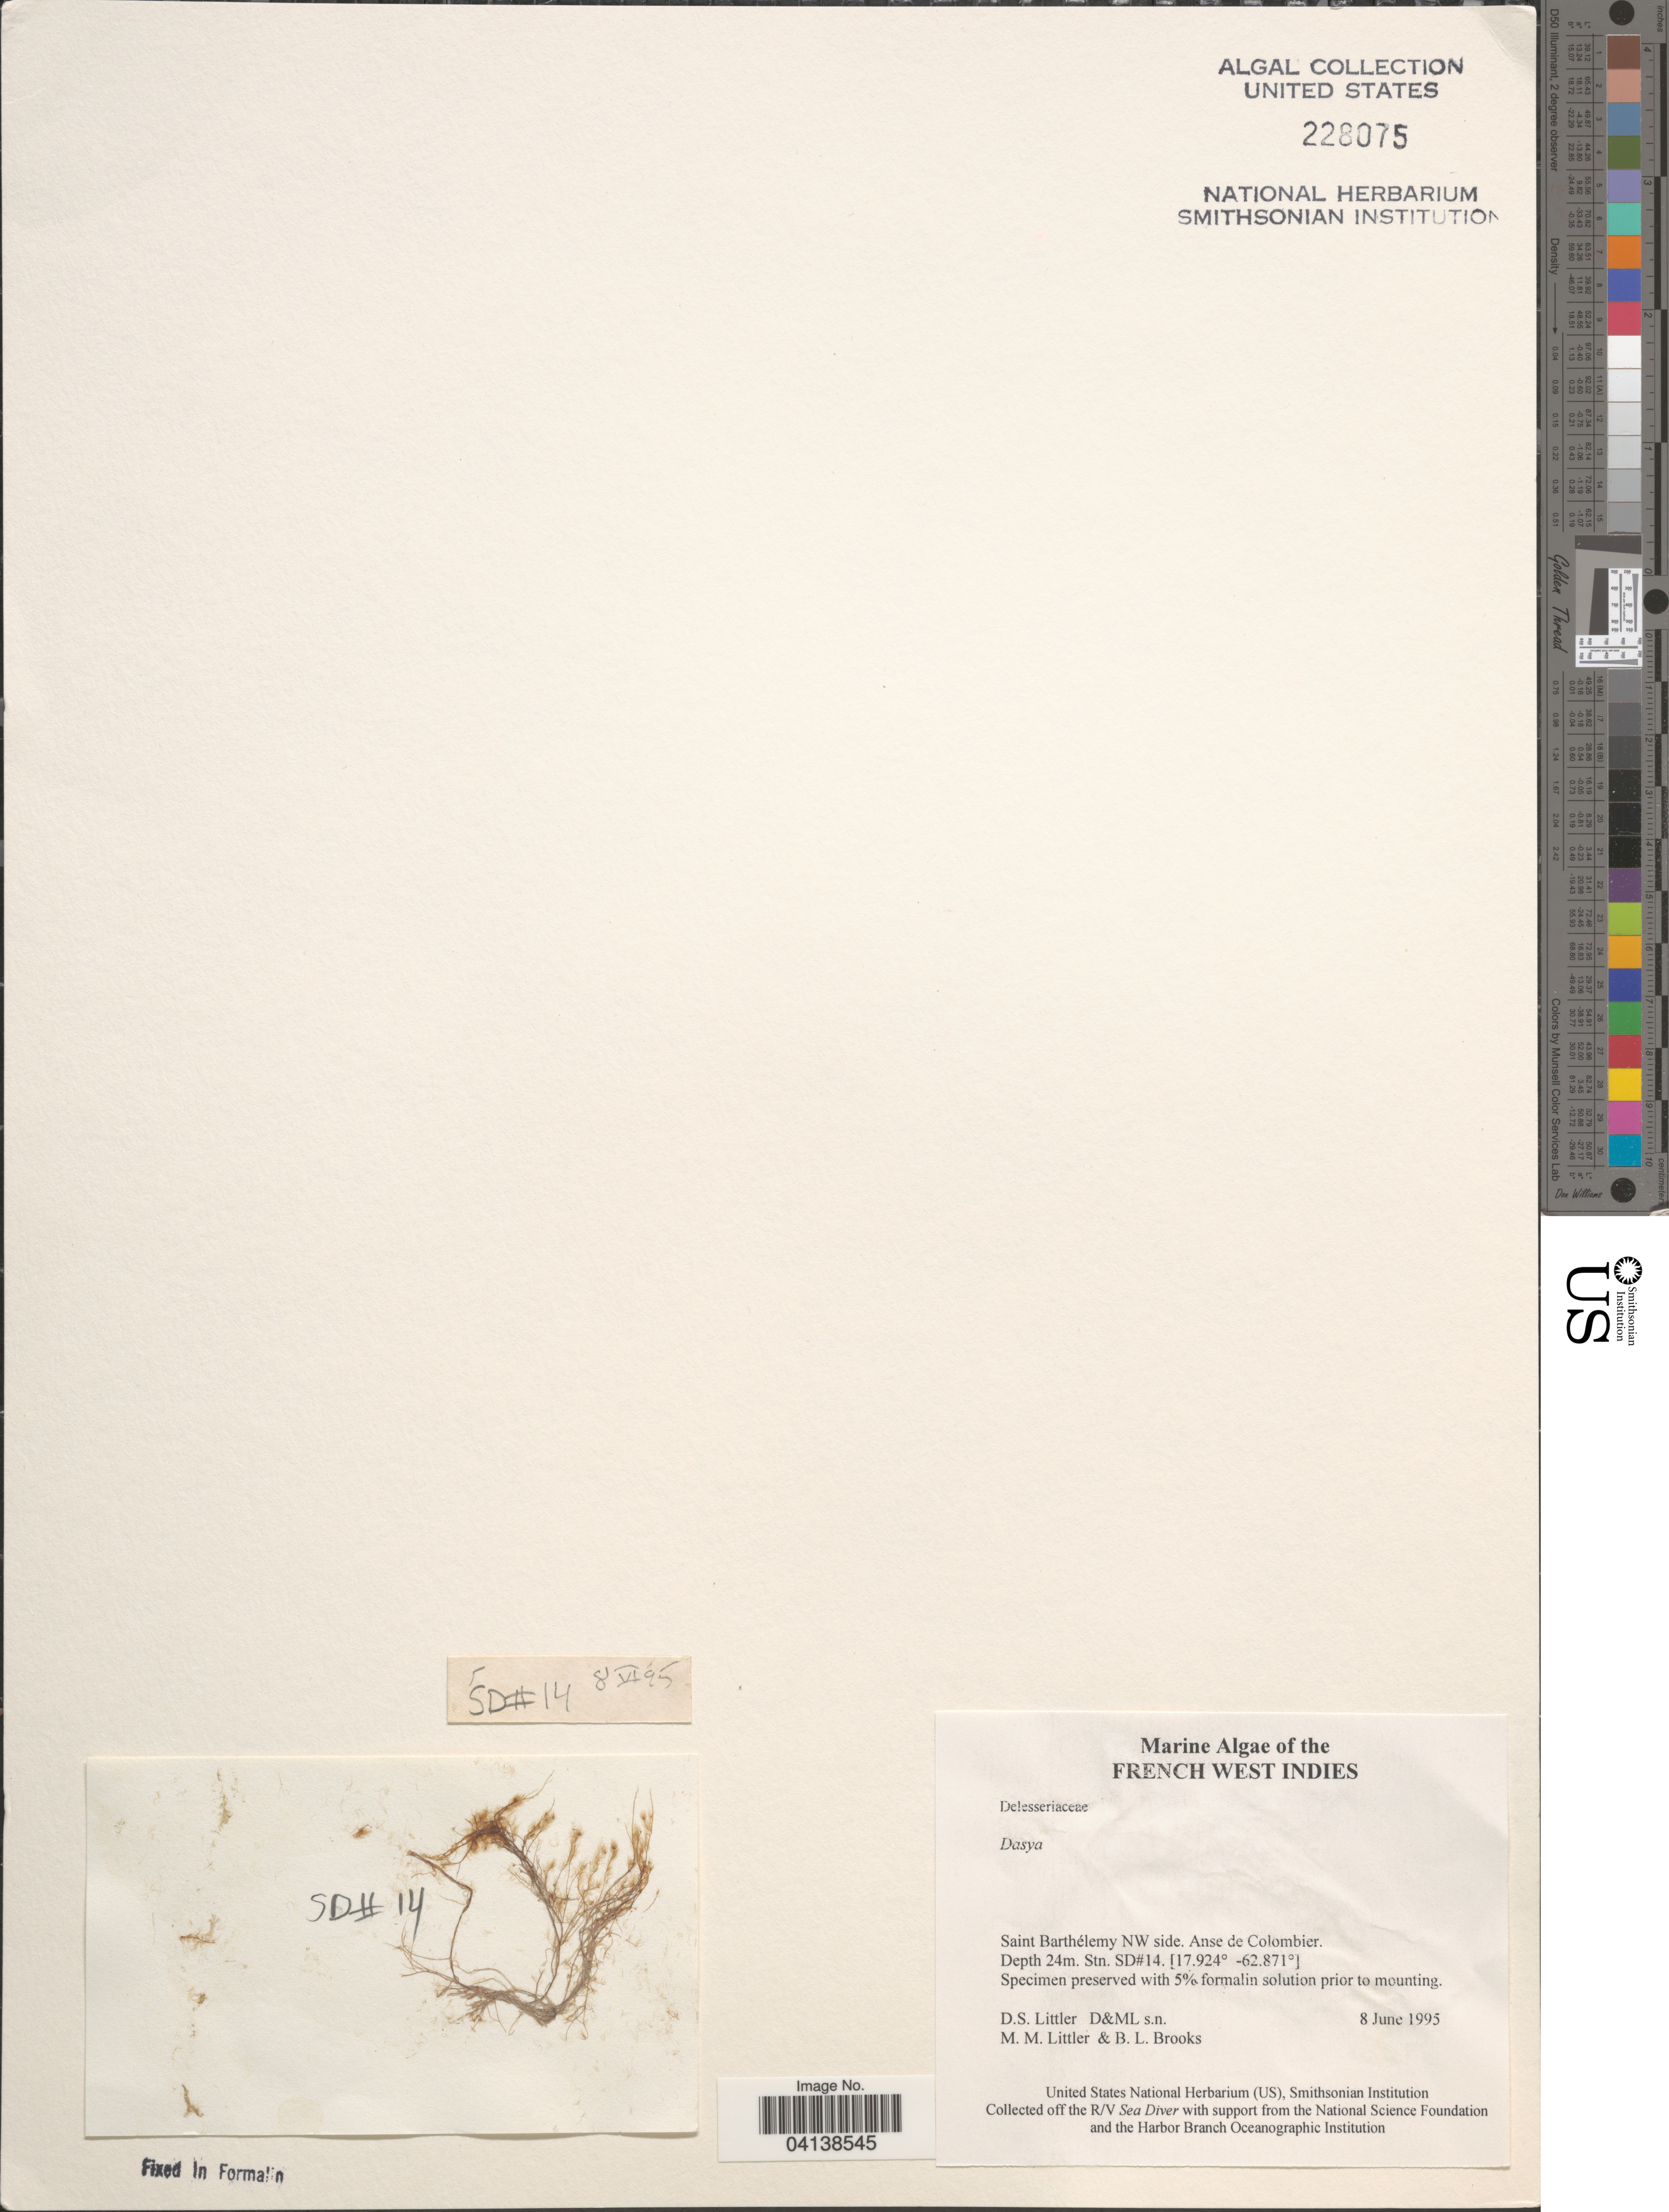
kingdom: Plantae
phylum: Rhodophyta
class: Florideophyceae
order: Ceramiales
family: Dasyaceae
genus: Dasya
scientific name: Dasya sp.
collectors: D. S. Littler & B. Brooks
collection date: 1995-06-08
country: Saint Barthélemy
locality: French West Indies. NW side. Anse de Colombier. Stn. SD#14.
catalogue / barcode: US 228075